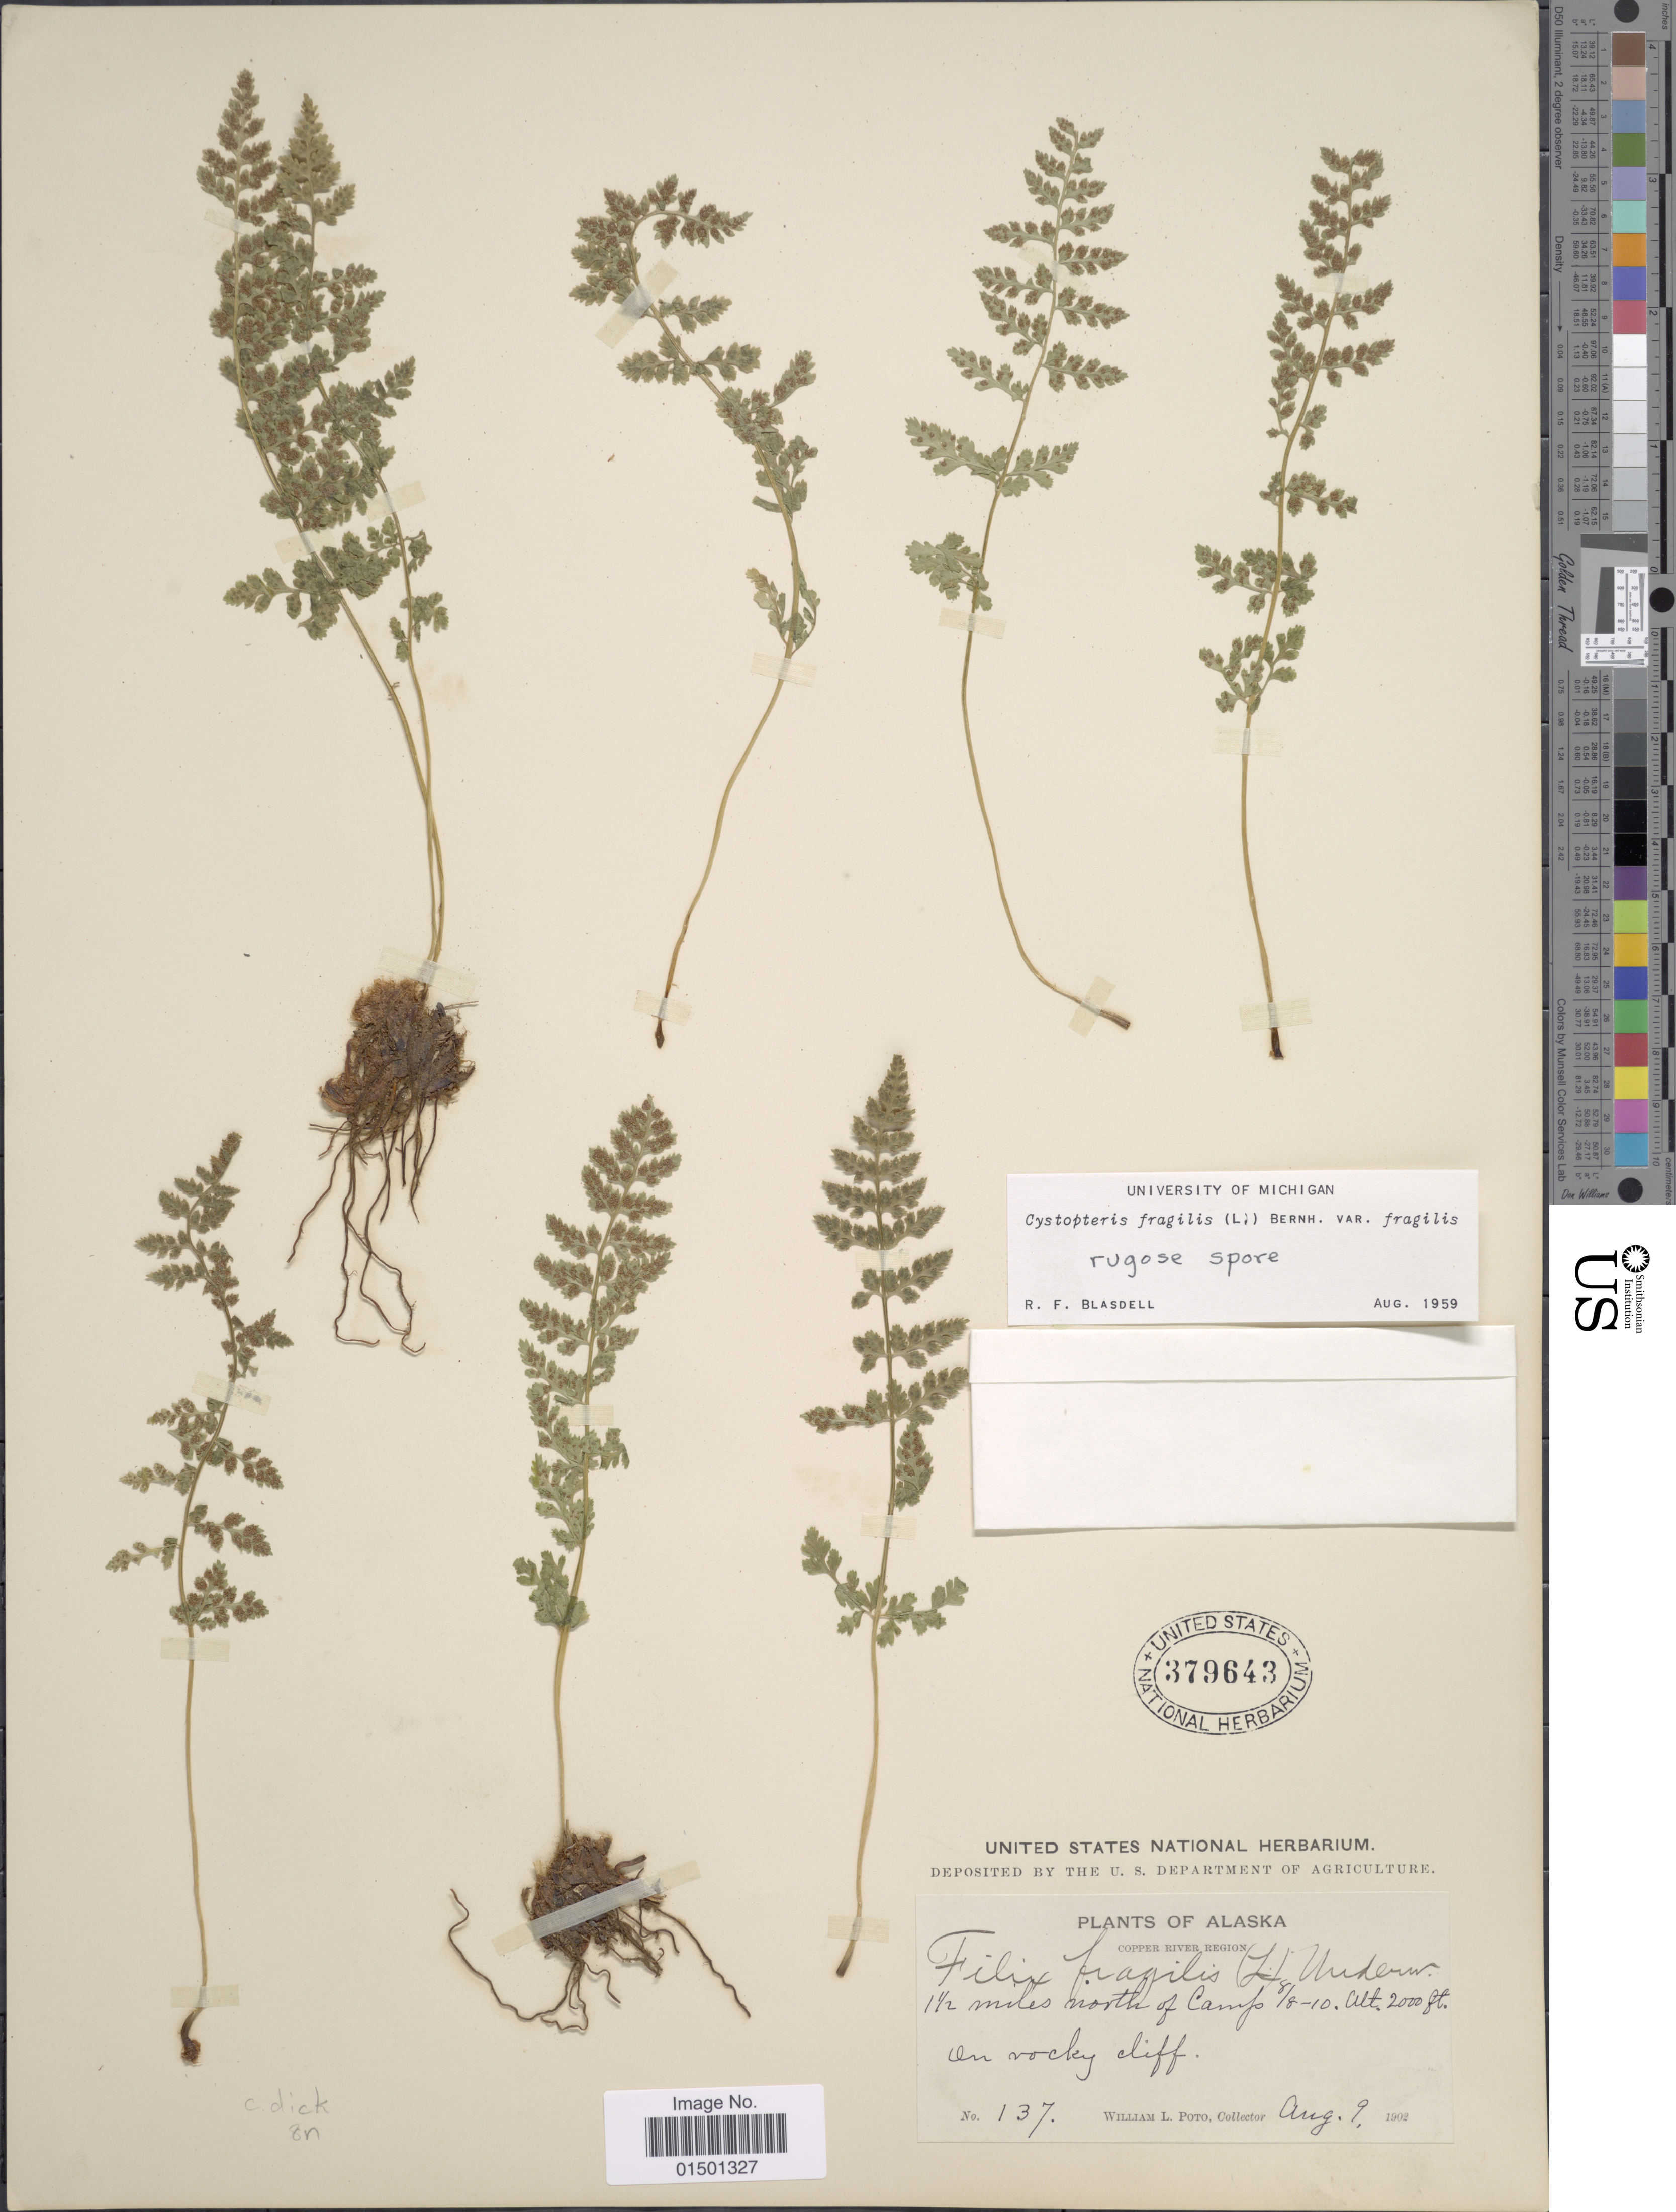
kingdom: Plantae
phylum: Tracheophyta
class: Polypodiopsida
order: Polypodiales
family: Cystopteridaceae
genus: Cystopteris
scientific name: Cystopteris fragilis var. dickieana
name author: B. Boivin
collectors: W. Poto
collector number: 137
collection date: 1902-08-09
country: United States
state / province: Alaska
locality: Copper River Region, 1 1/2 miles north of Camp 8/8-10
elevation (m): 610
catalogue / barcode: US 379643